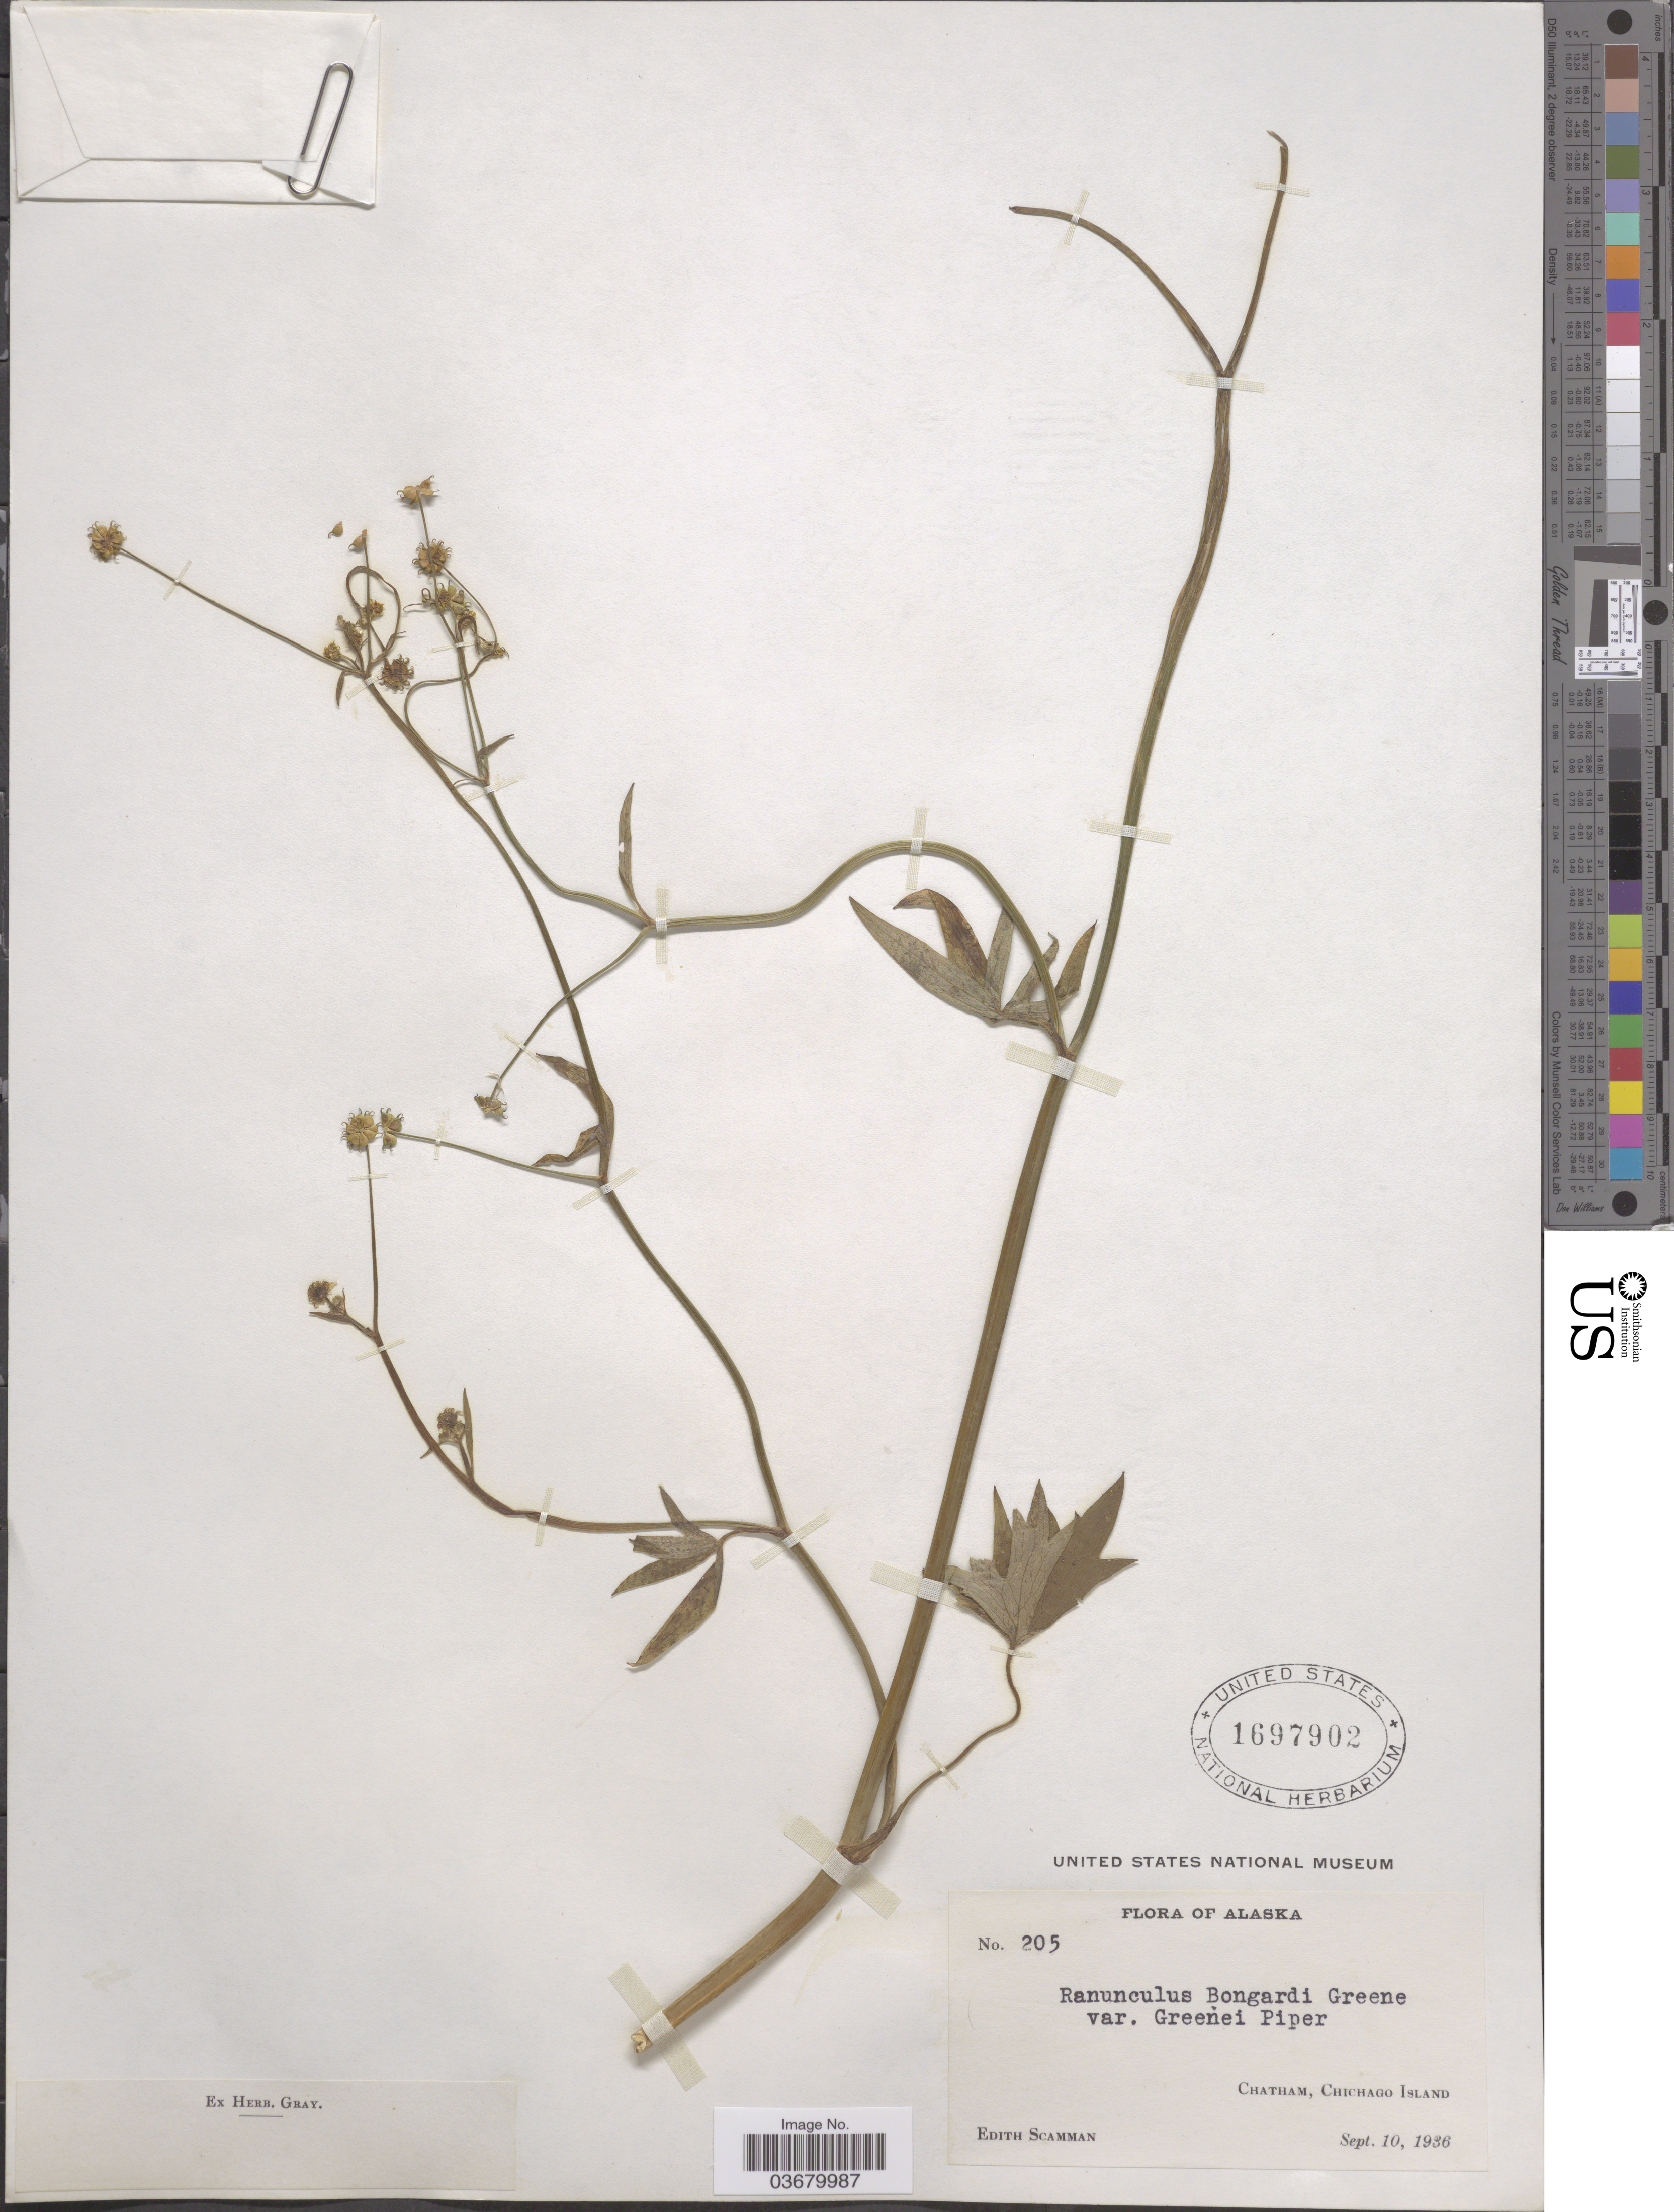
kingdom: Plantae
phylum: Tracheophyta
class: Magnoliopsida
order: Ranunculales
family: Ranunculaceae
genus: Ranunculus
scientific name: Ranunculus bongardii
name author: Greene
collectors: E. Scamman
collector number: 205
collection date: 1936-09-10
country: United States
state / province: Alaska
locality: Chatham, Chichago Island.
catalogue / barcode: US 1697902